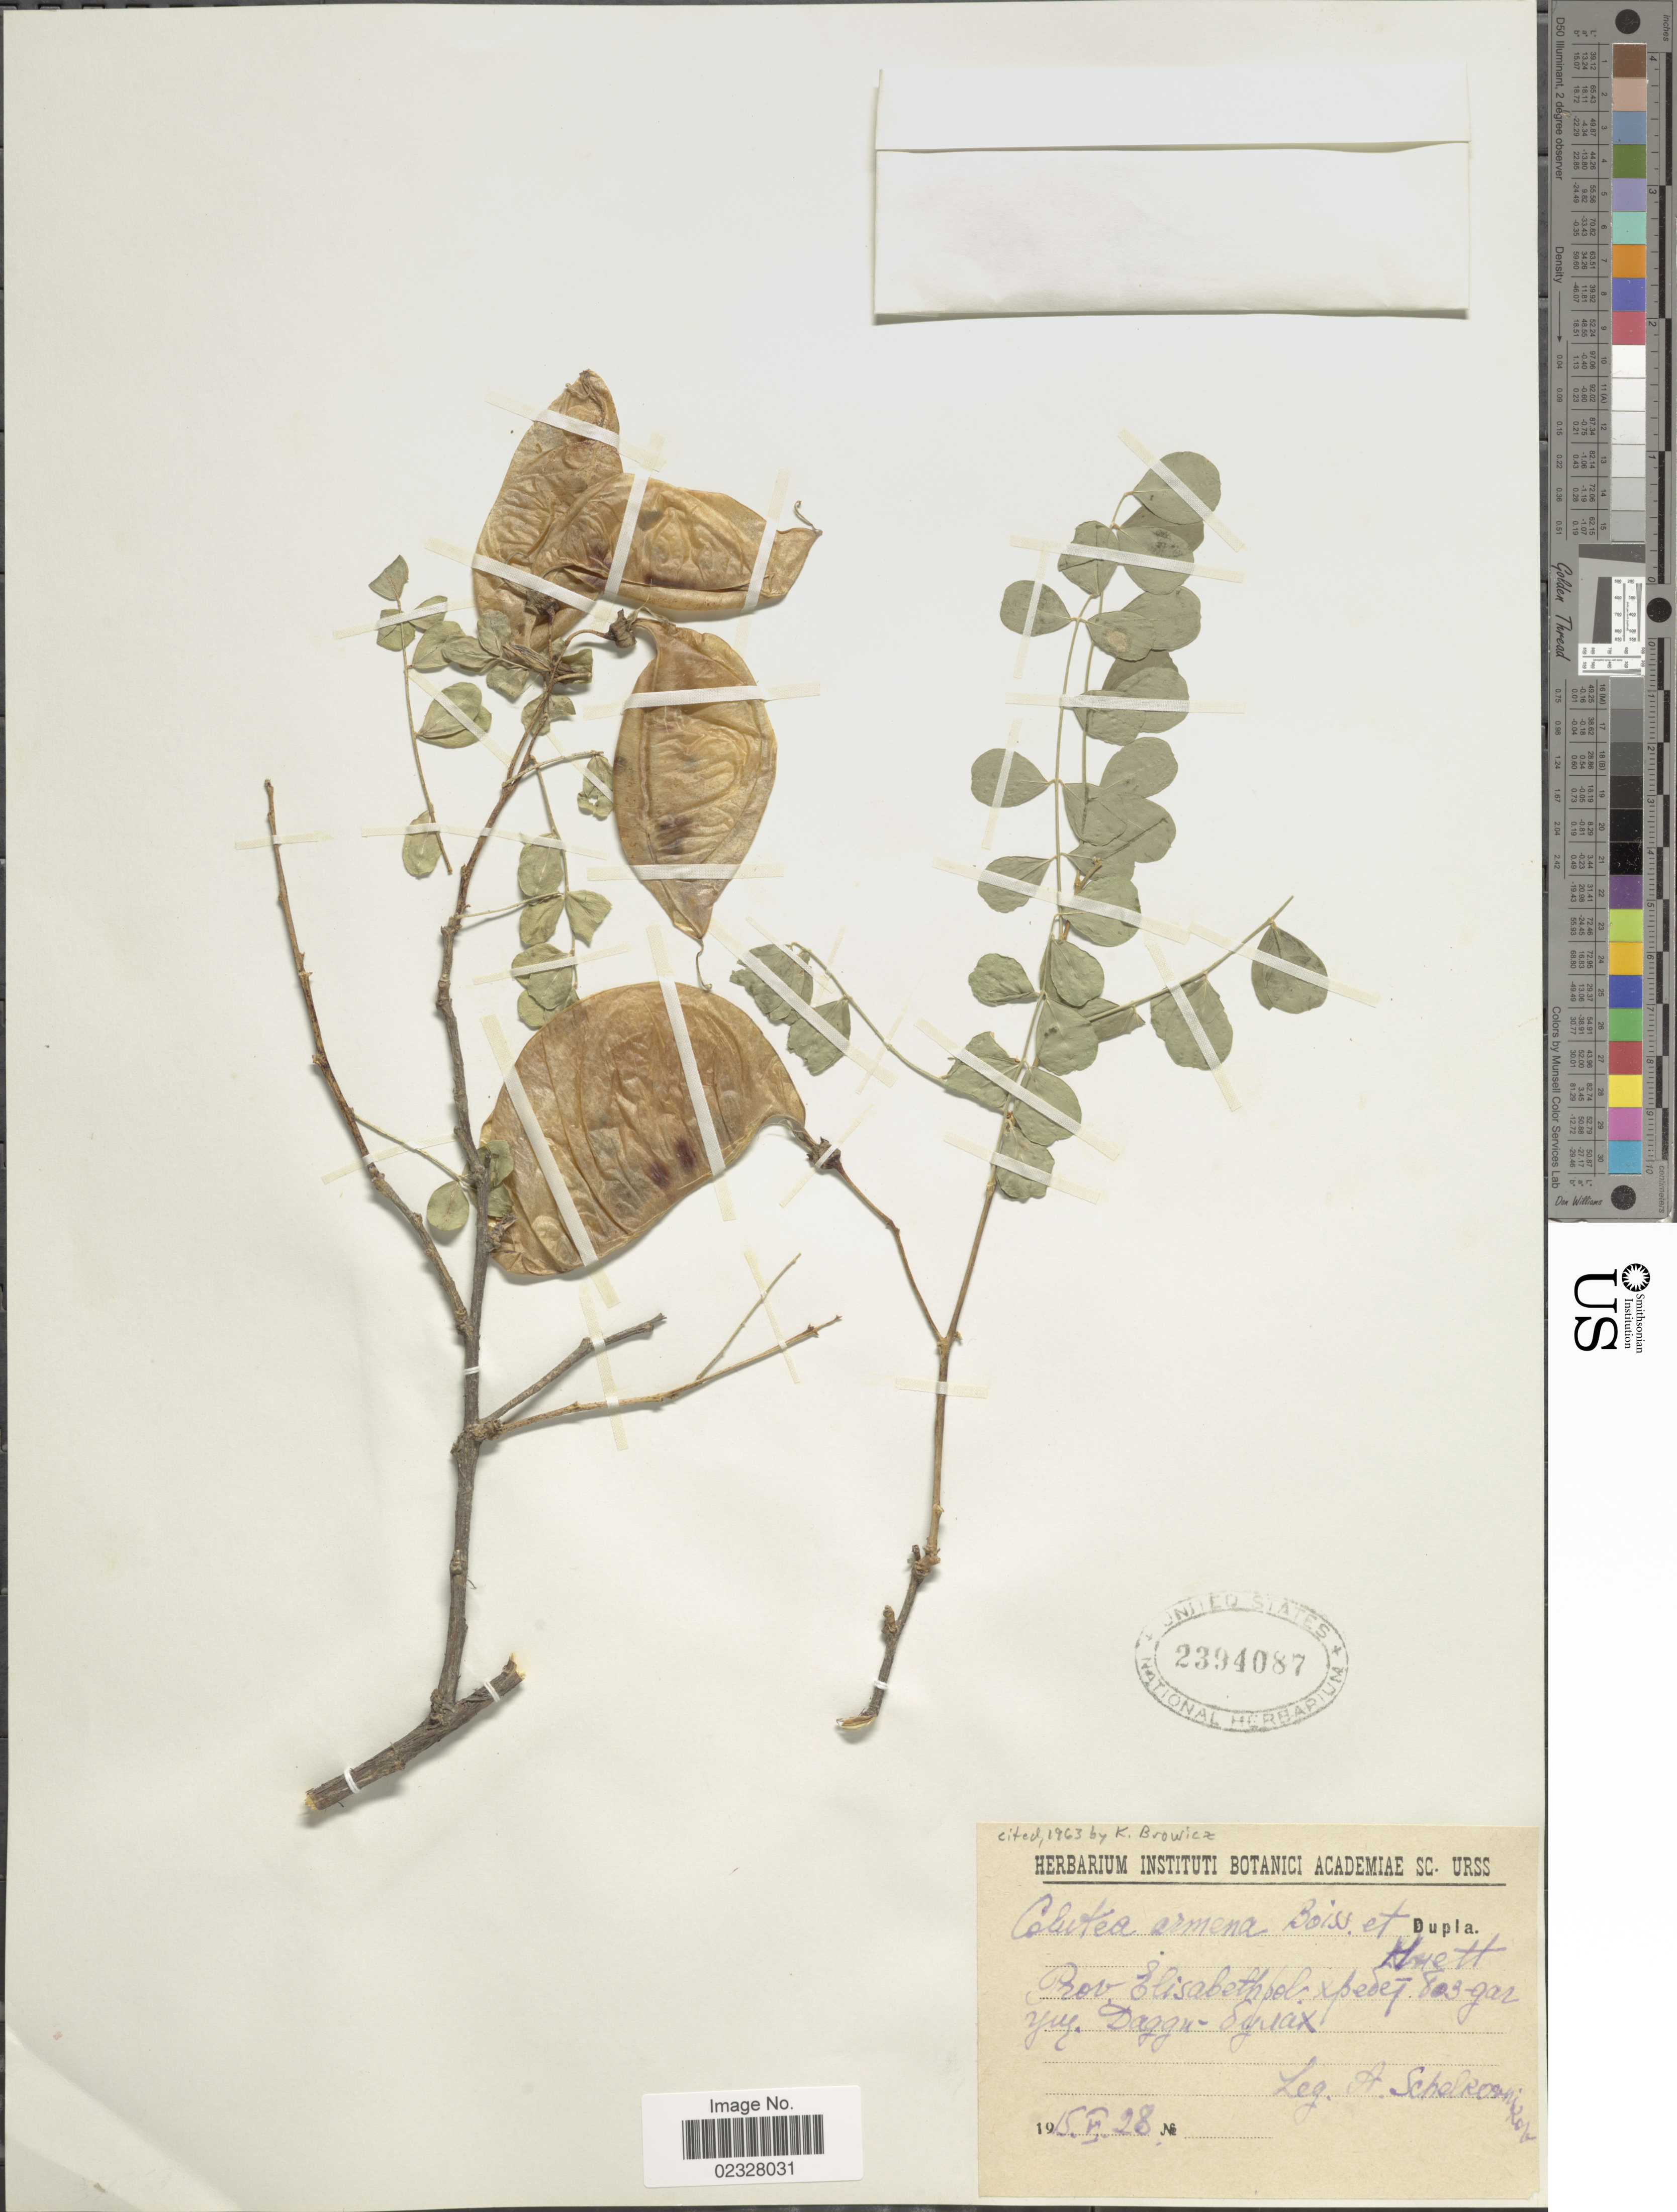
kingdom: Plantae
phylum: Tracheophyta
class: Magnoliopsida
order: Fabales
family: Fabaceae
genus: Colutea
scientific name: Colutea armena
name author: Boiss. & A. Huet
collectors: A. B. Schelkovnikov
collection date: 1915-05-28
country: Azerbaijan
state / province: Ganca (City)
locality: Elizavetpol (now Ganja), Boz-Dag Mt.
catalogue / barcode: US 2394087